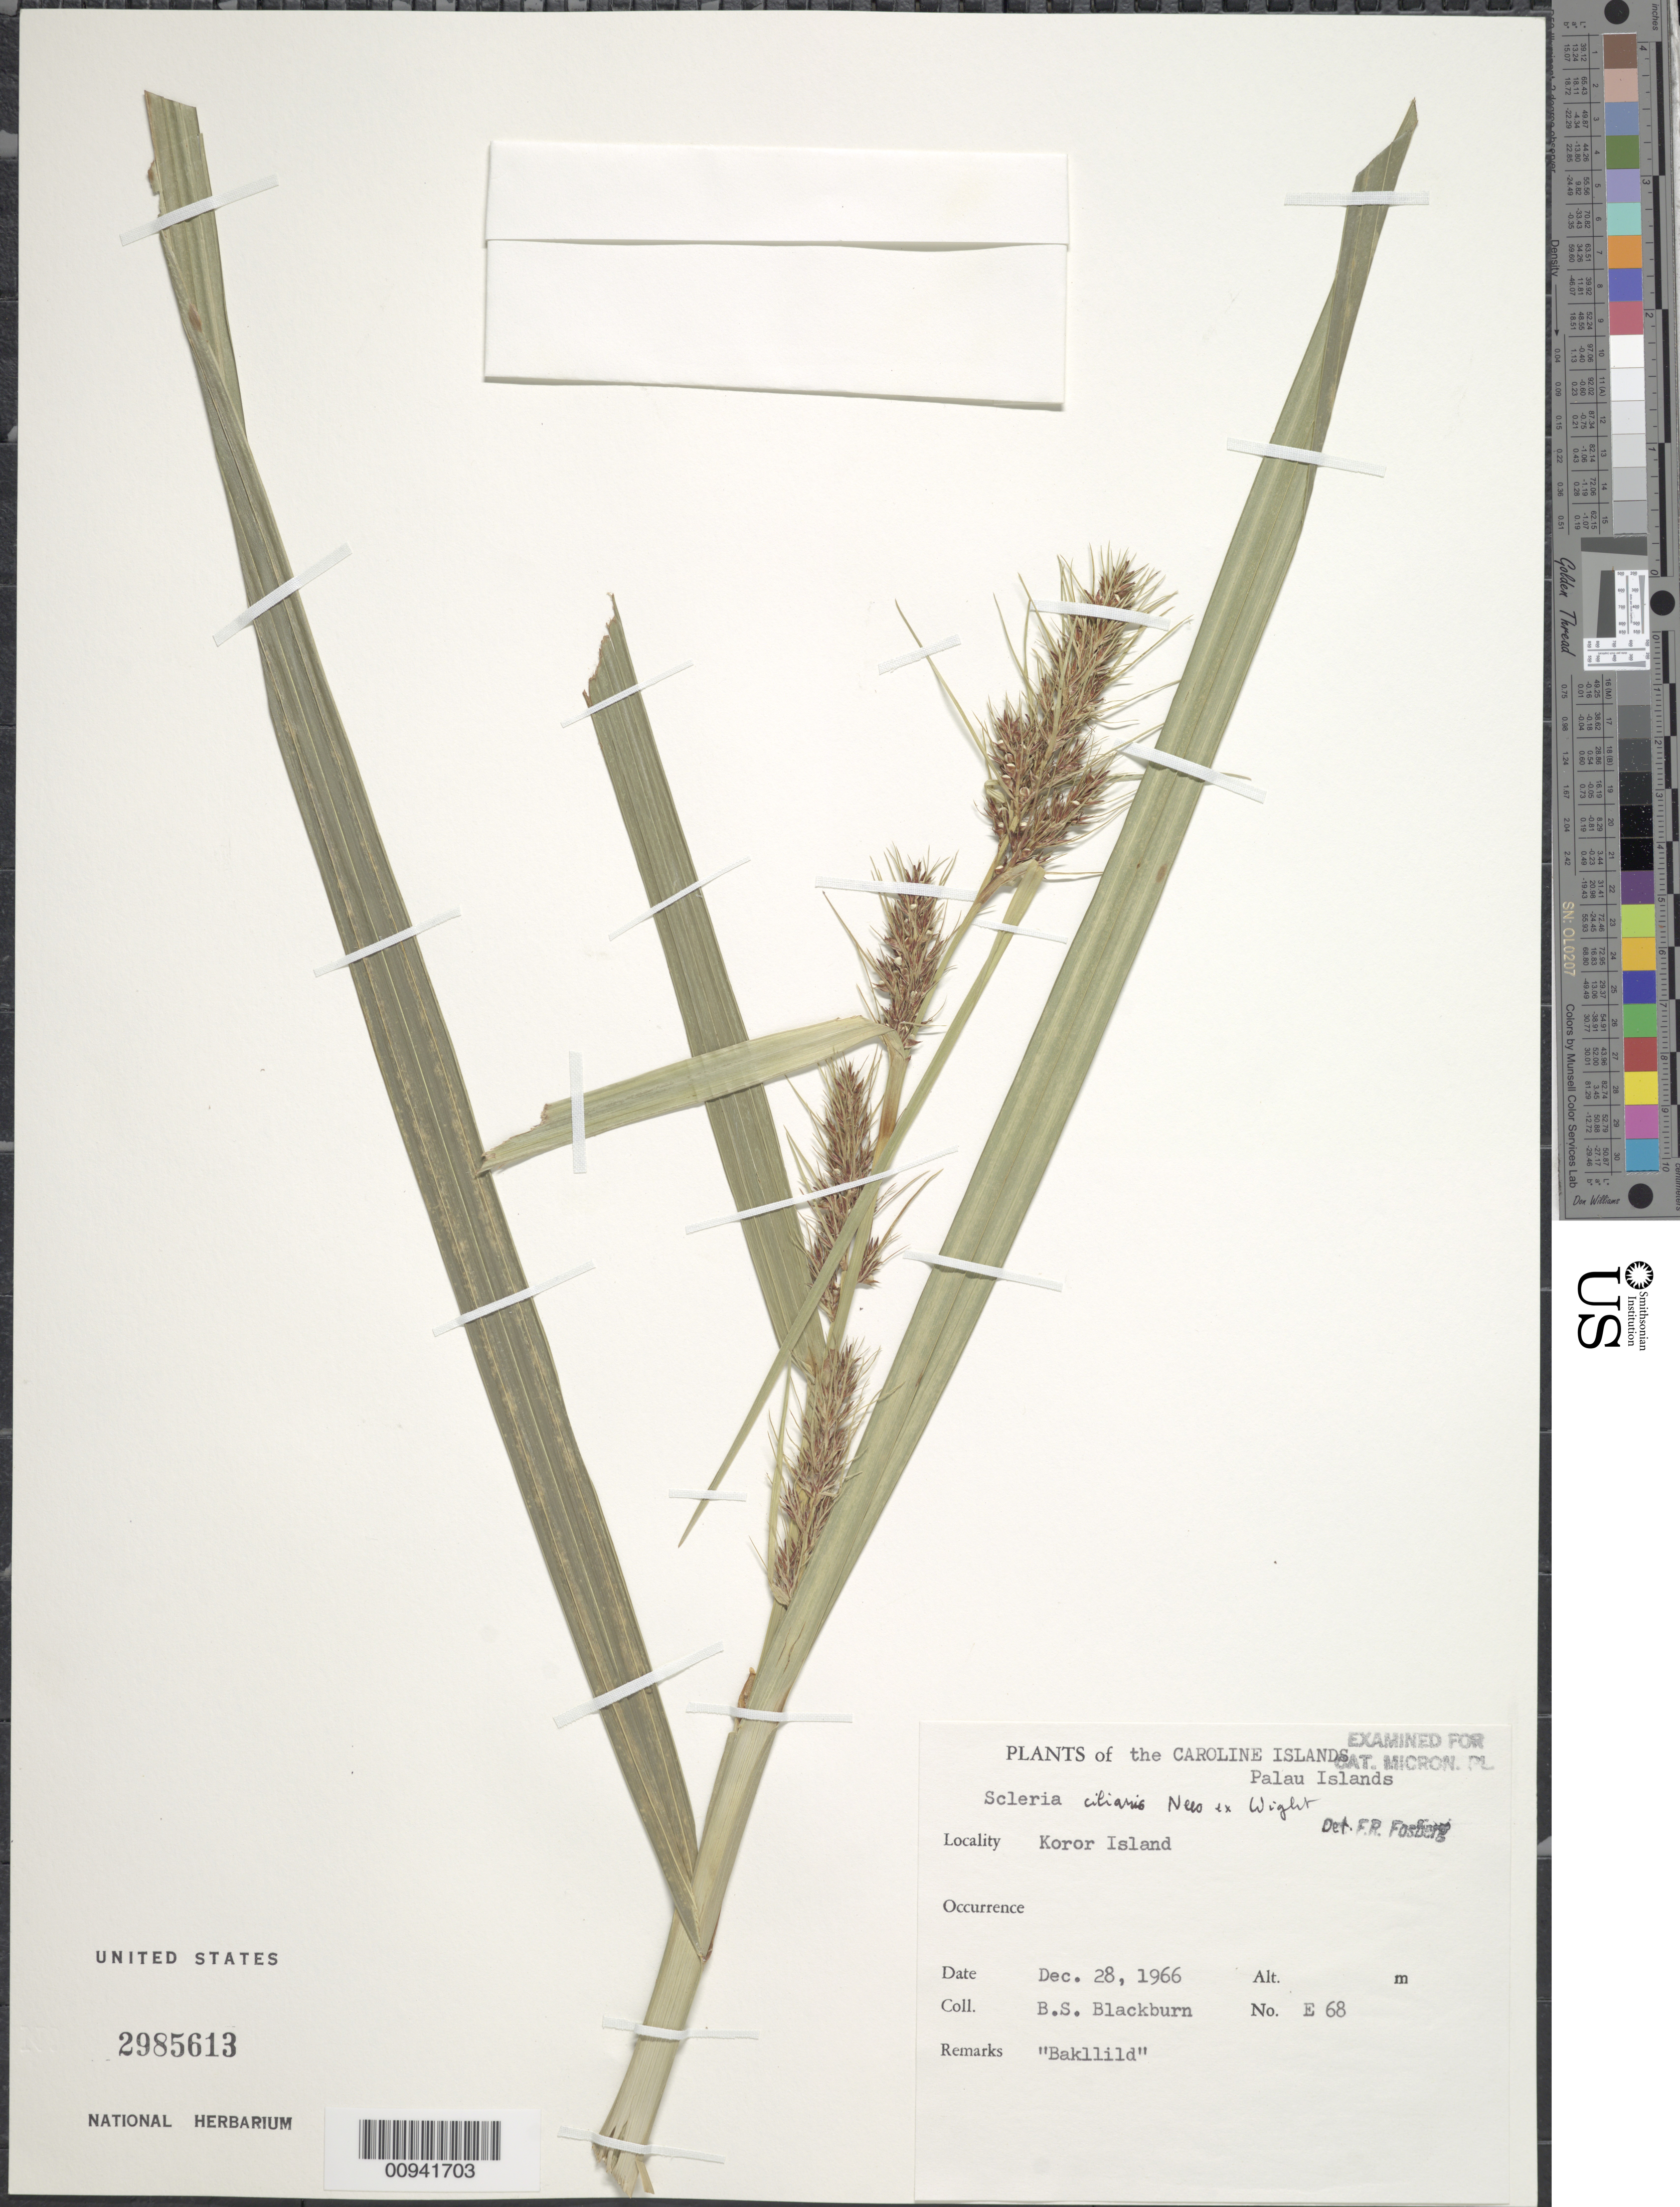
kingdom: Plantae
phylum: Tracheophyta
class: Liliopsida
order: Poales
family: Cyperaceae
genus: Scleria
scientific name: Scleria ciliaris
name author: Nees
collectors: B. S. Blackburn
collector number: E 68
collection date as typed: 28 Dec 1966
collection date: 1966-12-28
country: Palau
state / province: Koror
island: Oreor [Koror]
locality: Koror Island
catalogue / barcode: US 2985613